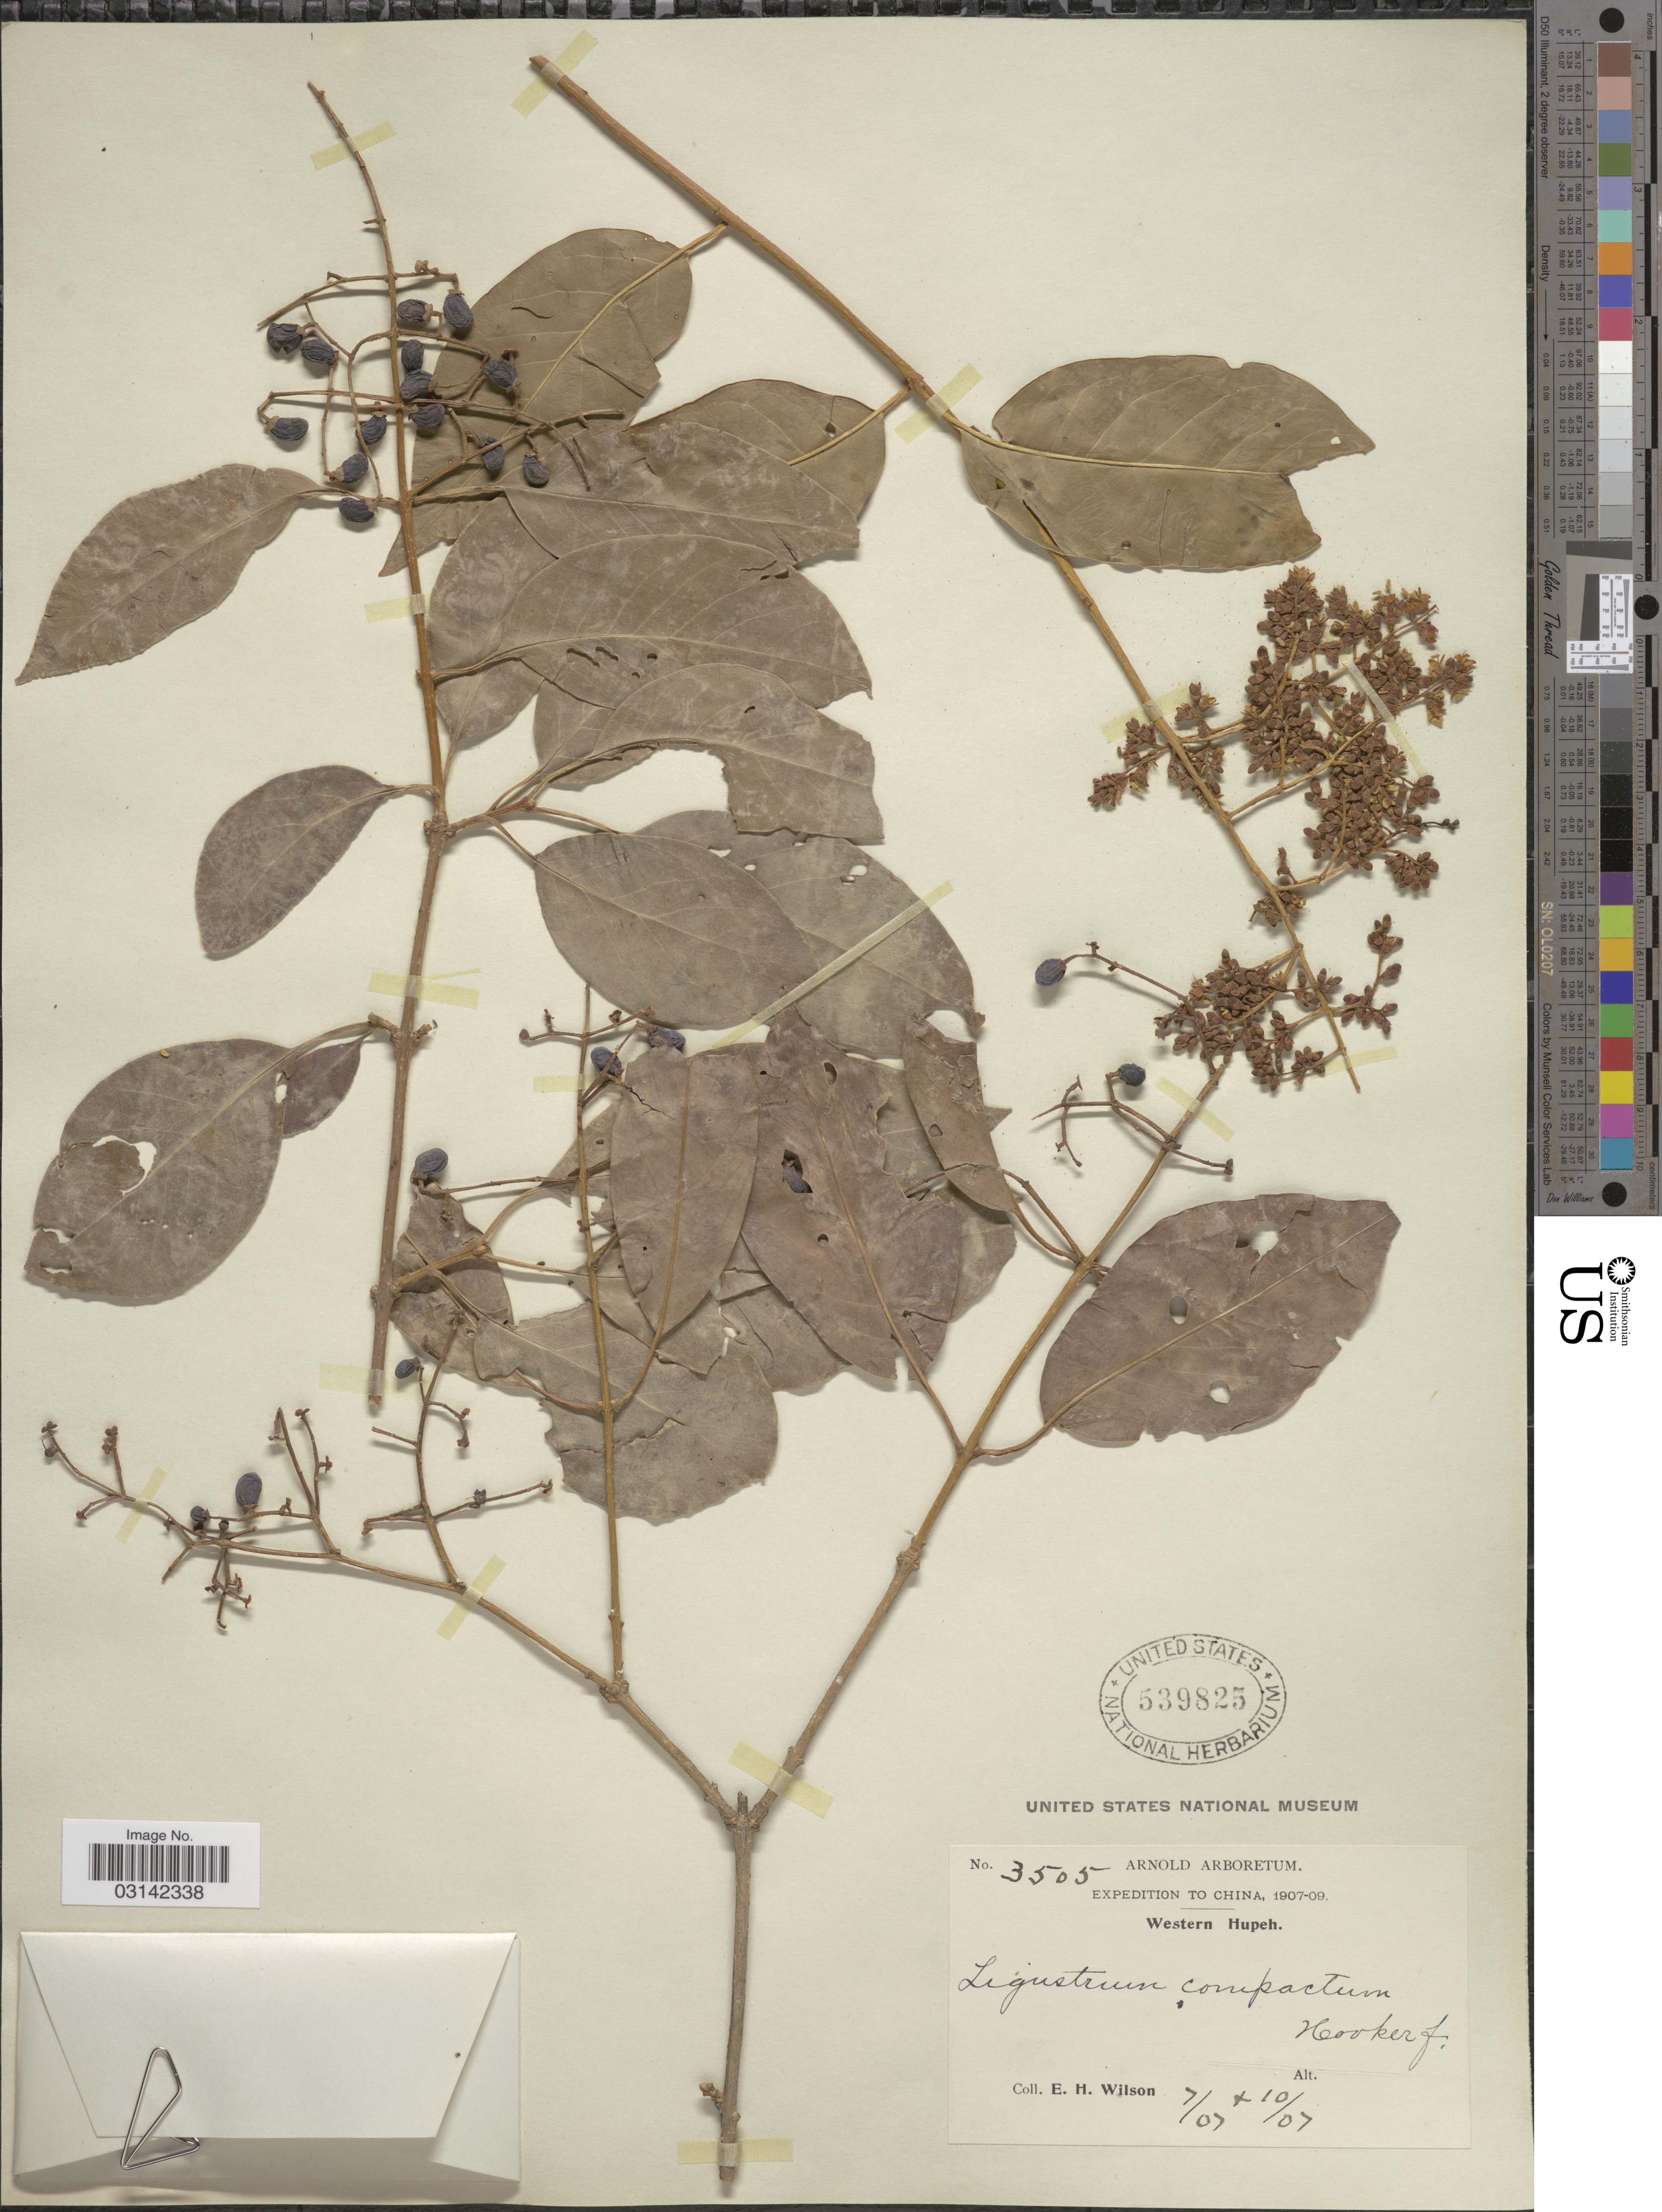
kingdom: Plantae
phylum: Tracheophyta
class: Magnoliopsida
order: Lamiales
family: Oleaceae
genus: Ligustrum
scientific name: Ligustrum compactum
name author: (Wall. ex G. Don) Hook. f. & Thomson ex Brandis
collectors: E. Wilson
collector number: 3505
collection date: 1907-07/1907-10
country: China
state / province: Hubei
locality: Western Hupeh.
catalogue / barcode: US 539825